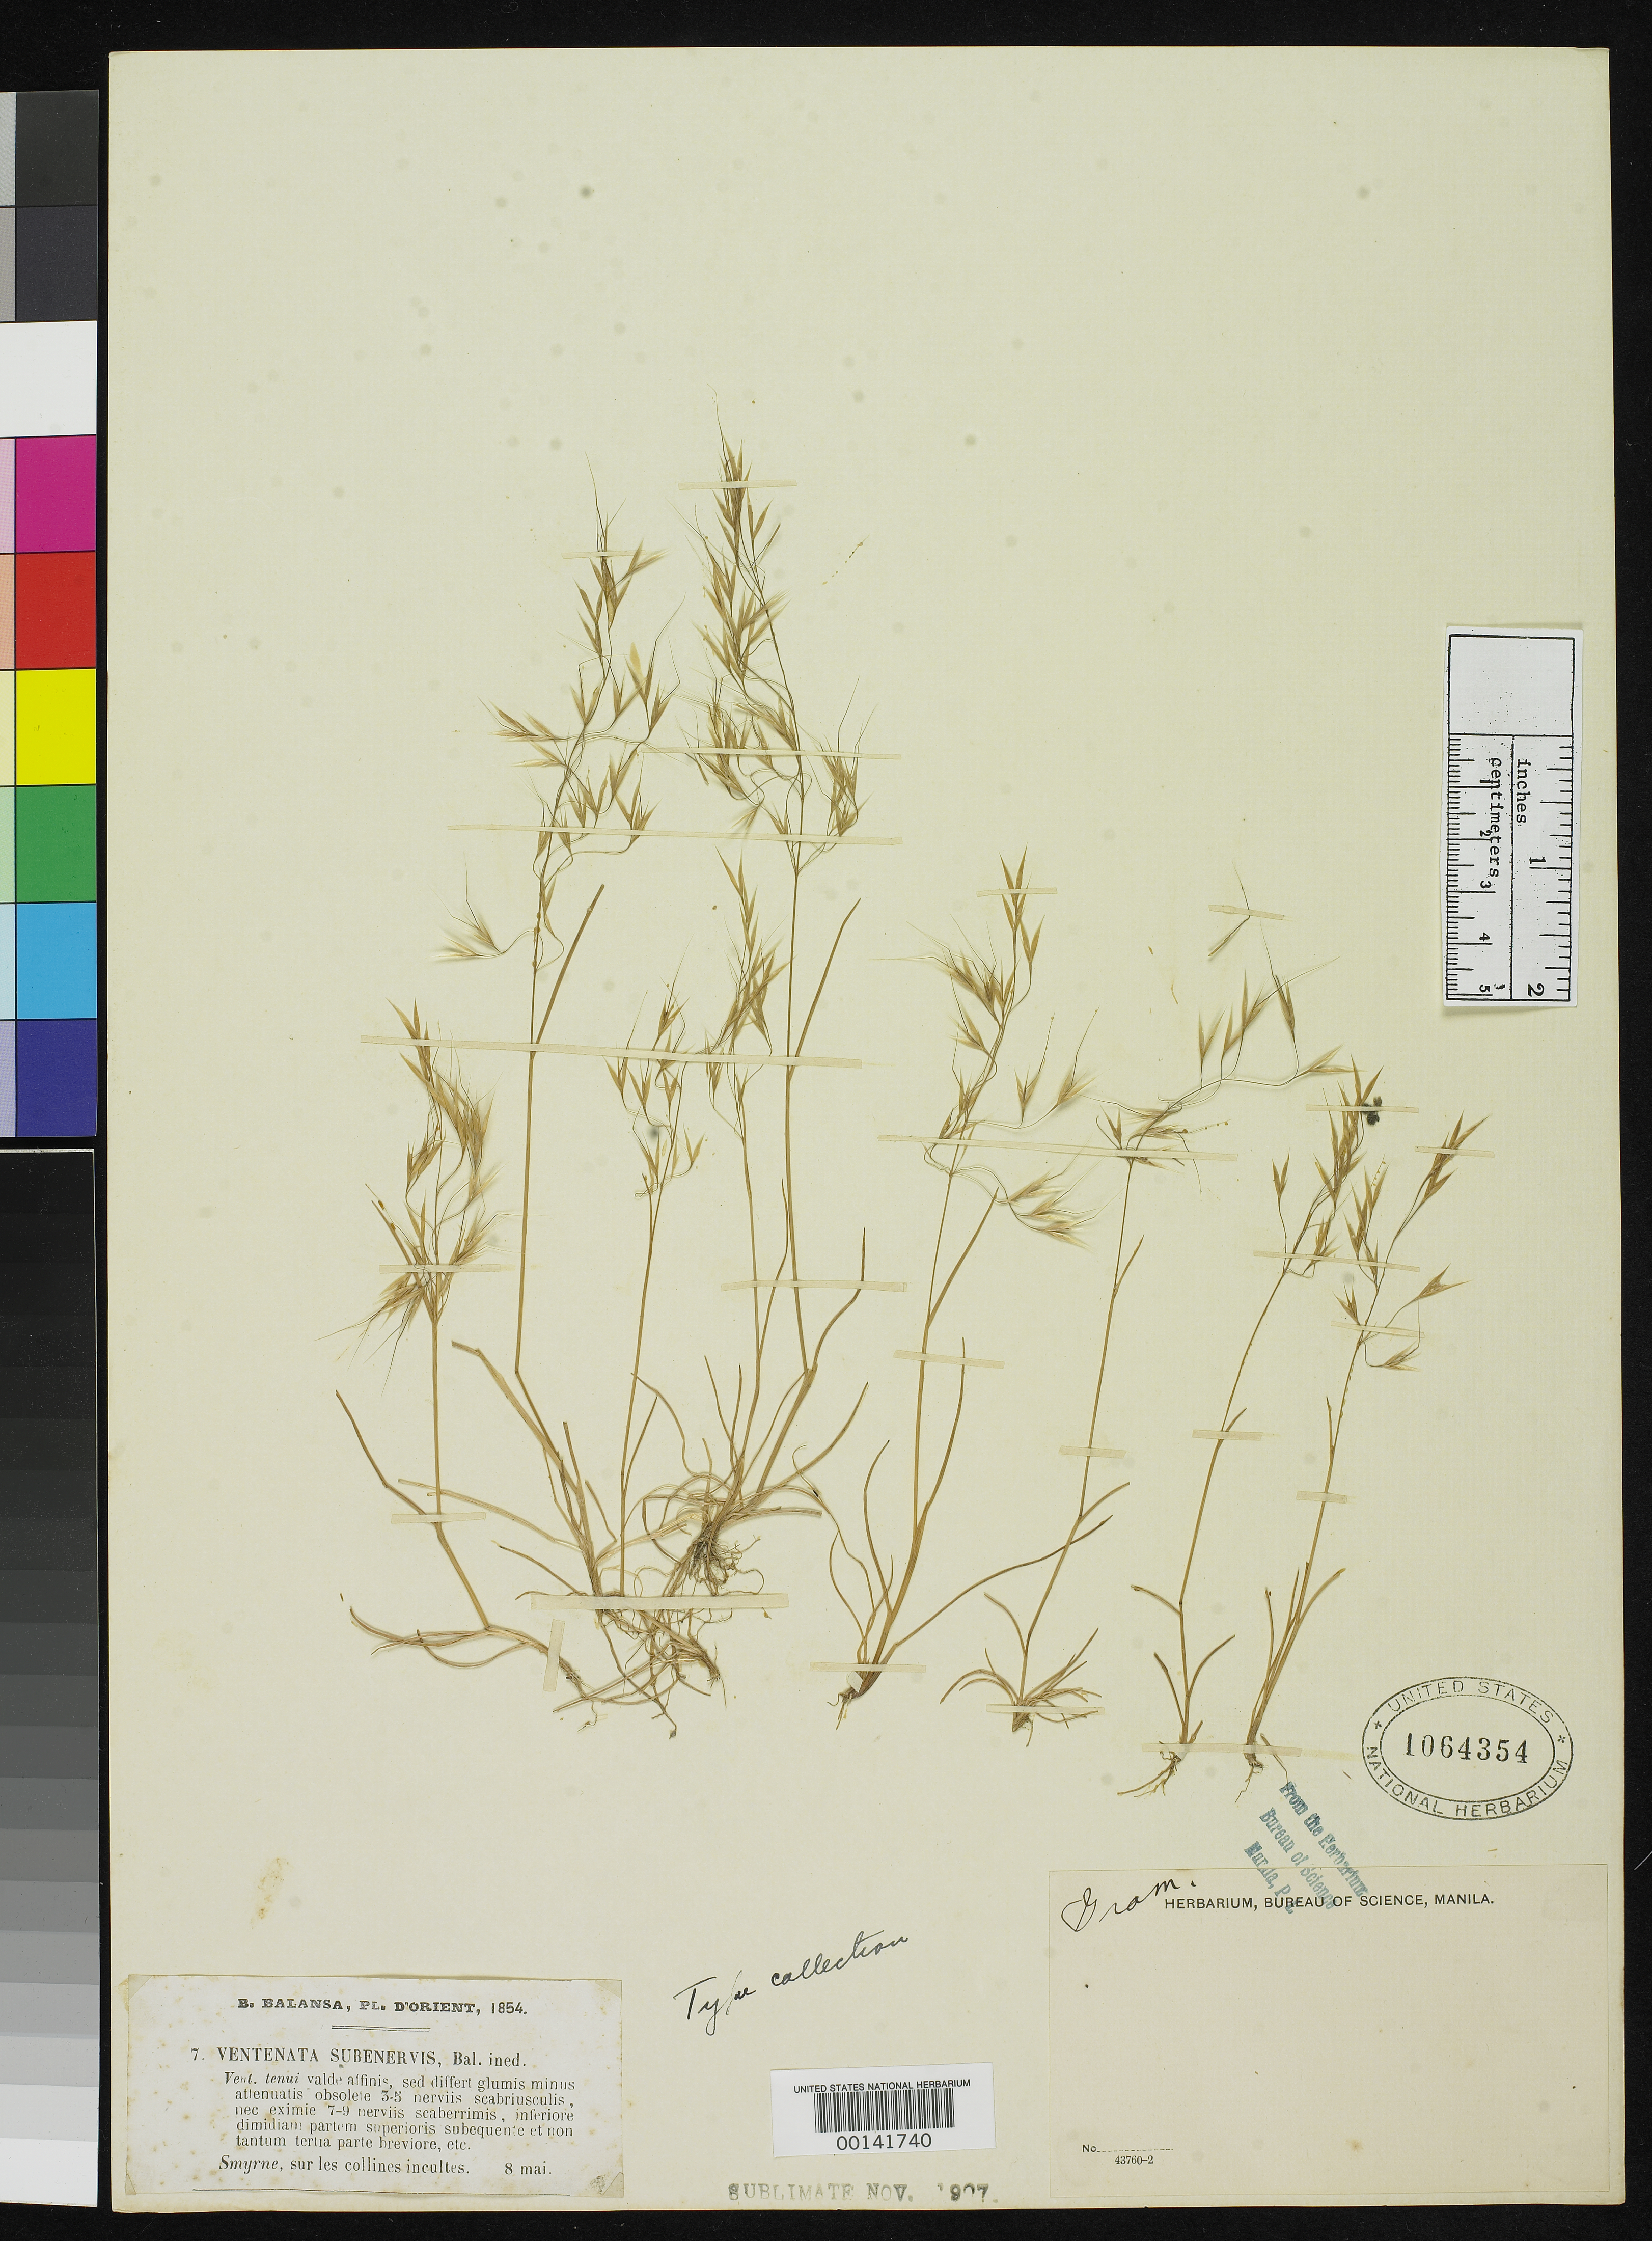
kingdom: Plantae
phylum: Tracheophyta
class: Liliopsida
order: Poales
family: Poaceae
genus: Ventenata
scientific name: Ventenata subenervis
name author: Boiss. & Balansa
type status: Type Collection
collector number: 7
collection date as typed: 08 May 1854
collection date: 1854-05-08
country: Turkey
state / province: Izmir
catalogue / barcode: US 1064354